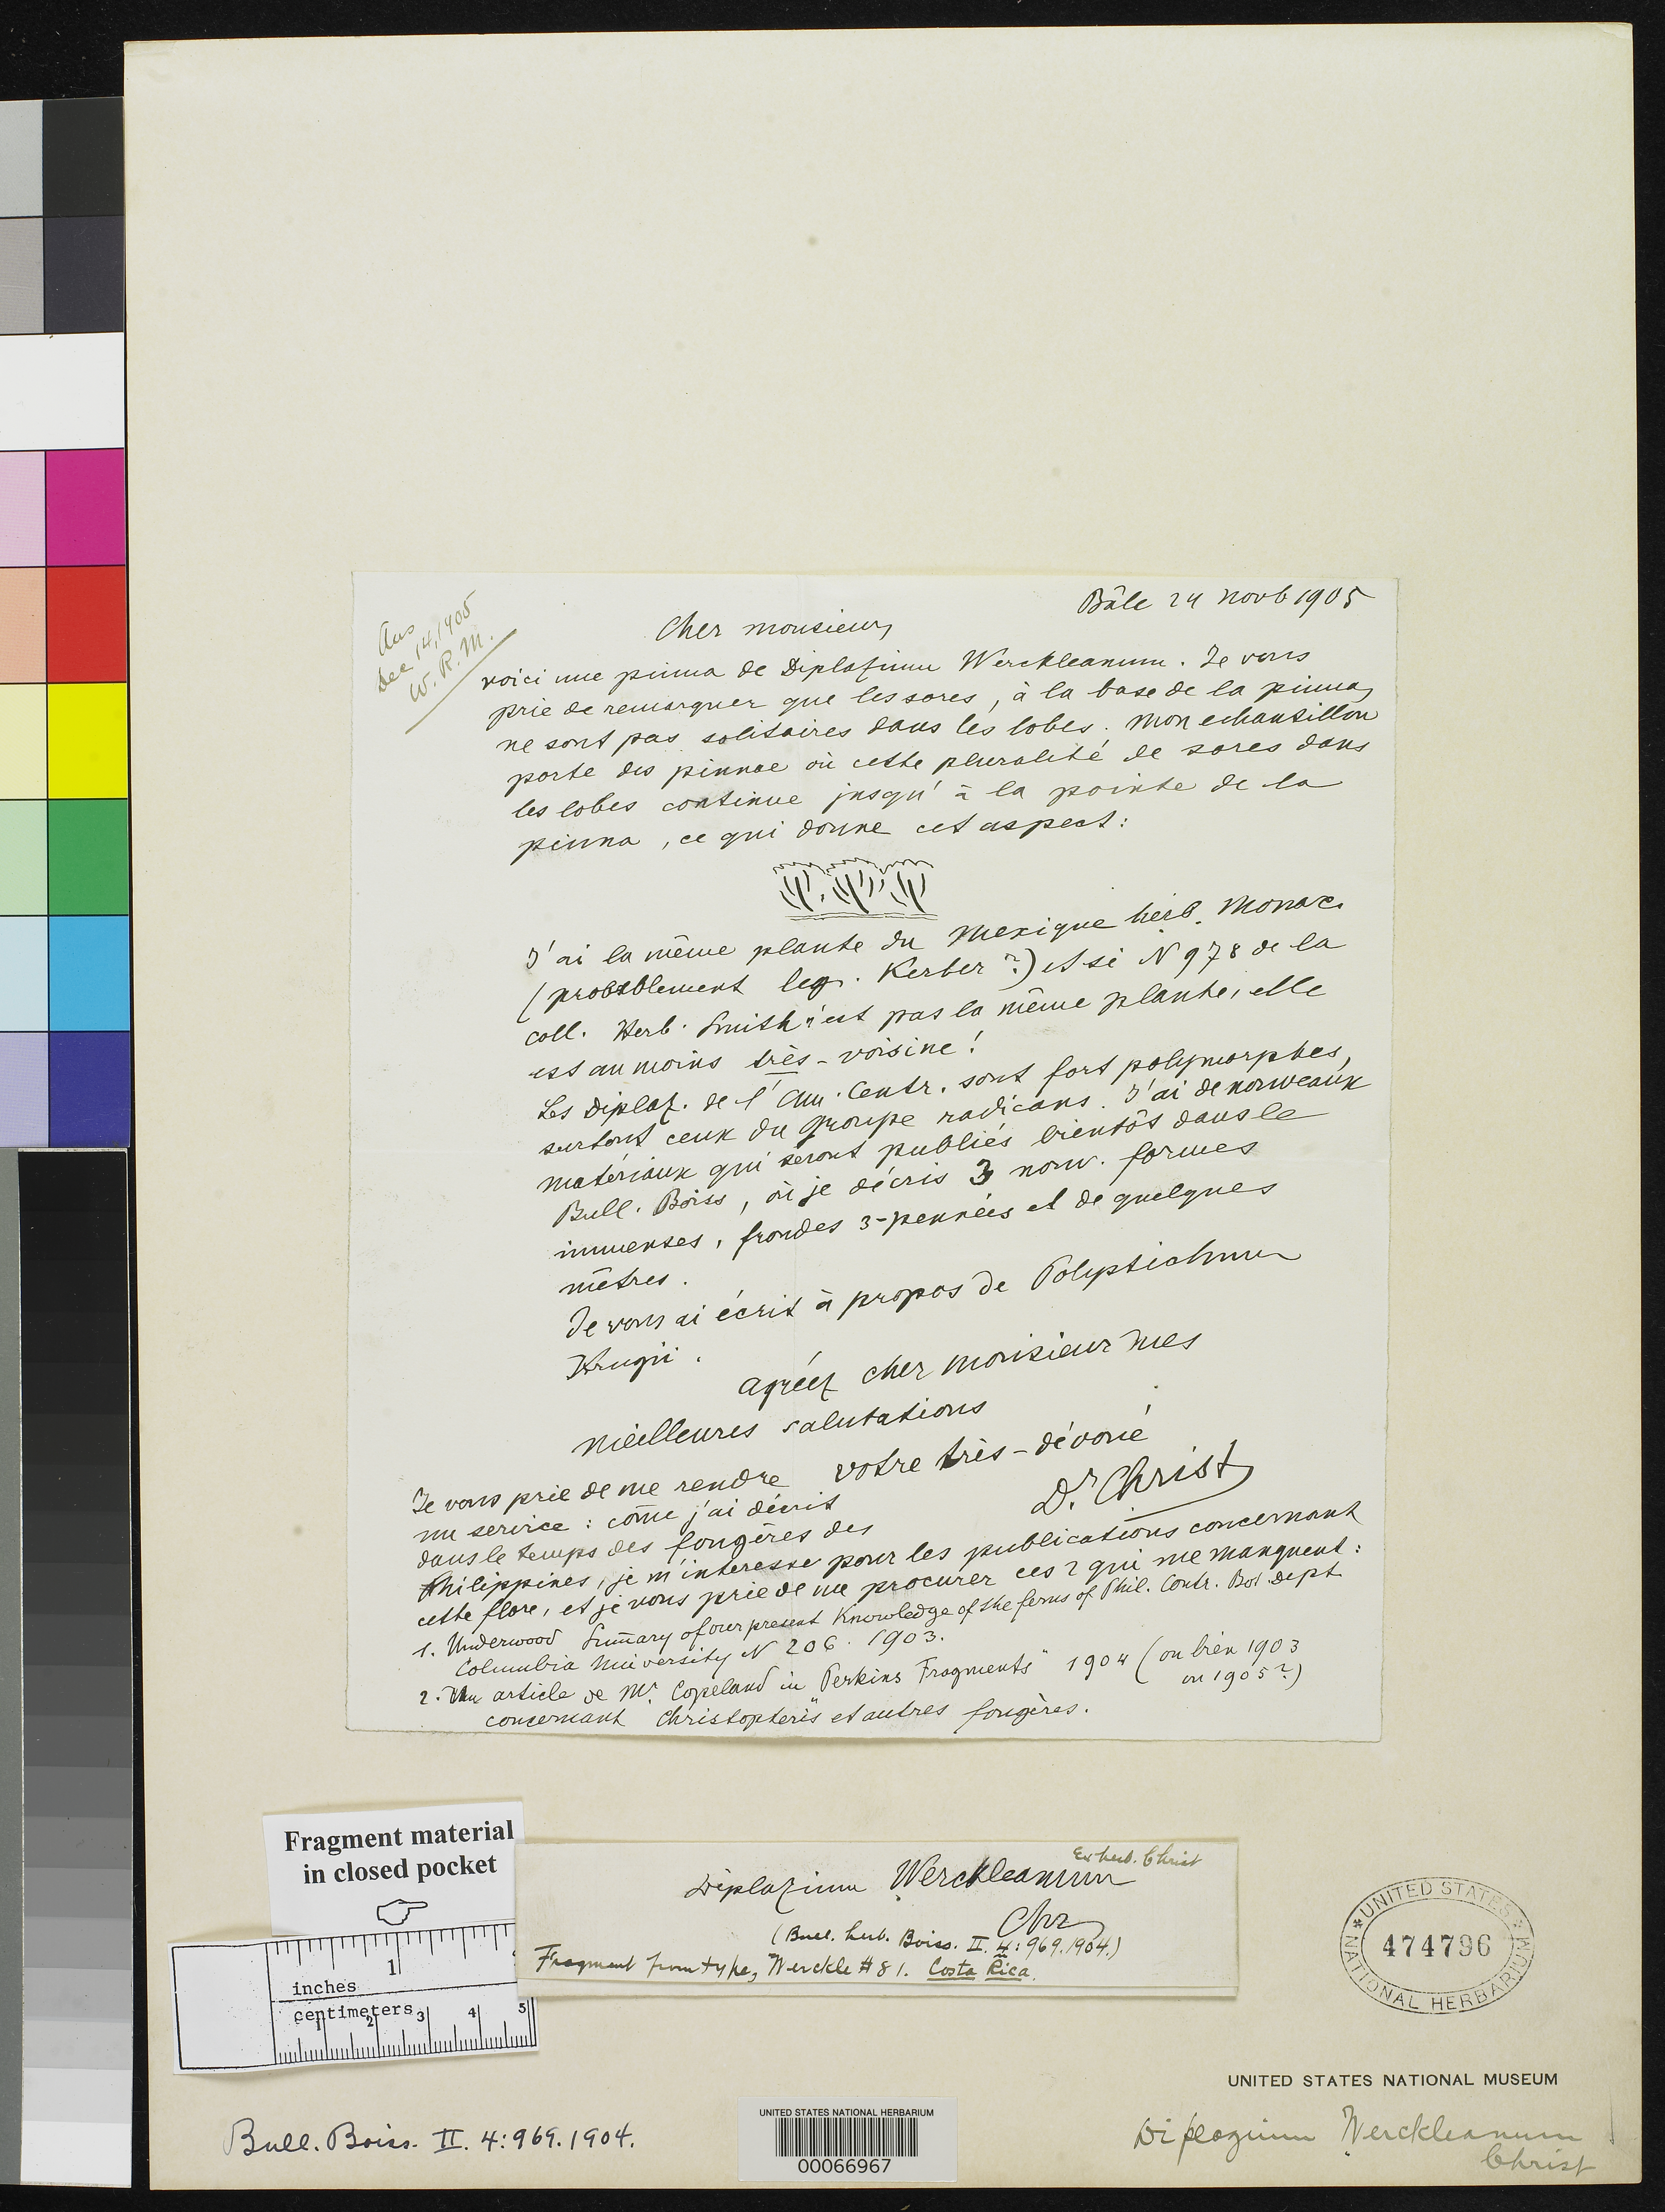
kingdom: Plantae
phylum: Tracheophyta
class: Polypodiopsida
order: Polypodiales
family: Athyriaceae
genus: Diplazium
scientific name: Diplazium werckleanum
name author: Christ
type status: Type Fragment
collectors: C. C Wercklé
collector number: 81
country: Costa Rica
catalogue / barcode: US 474796